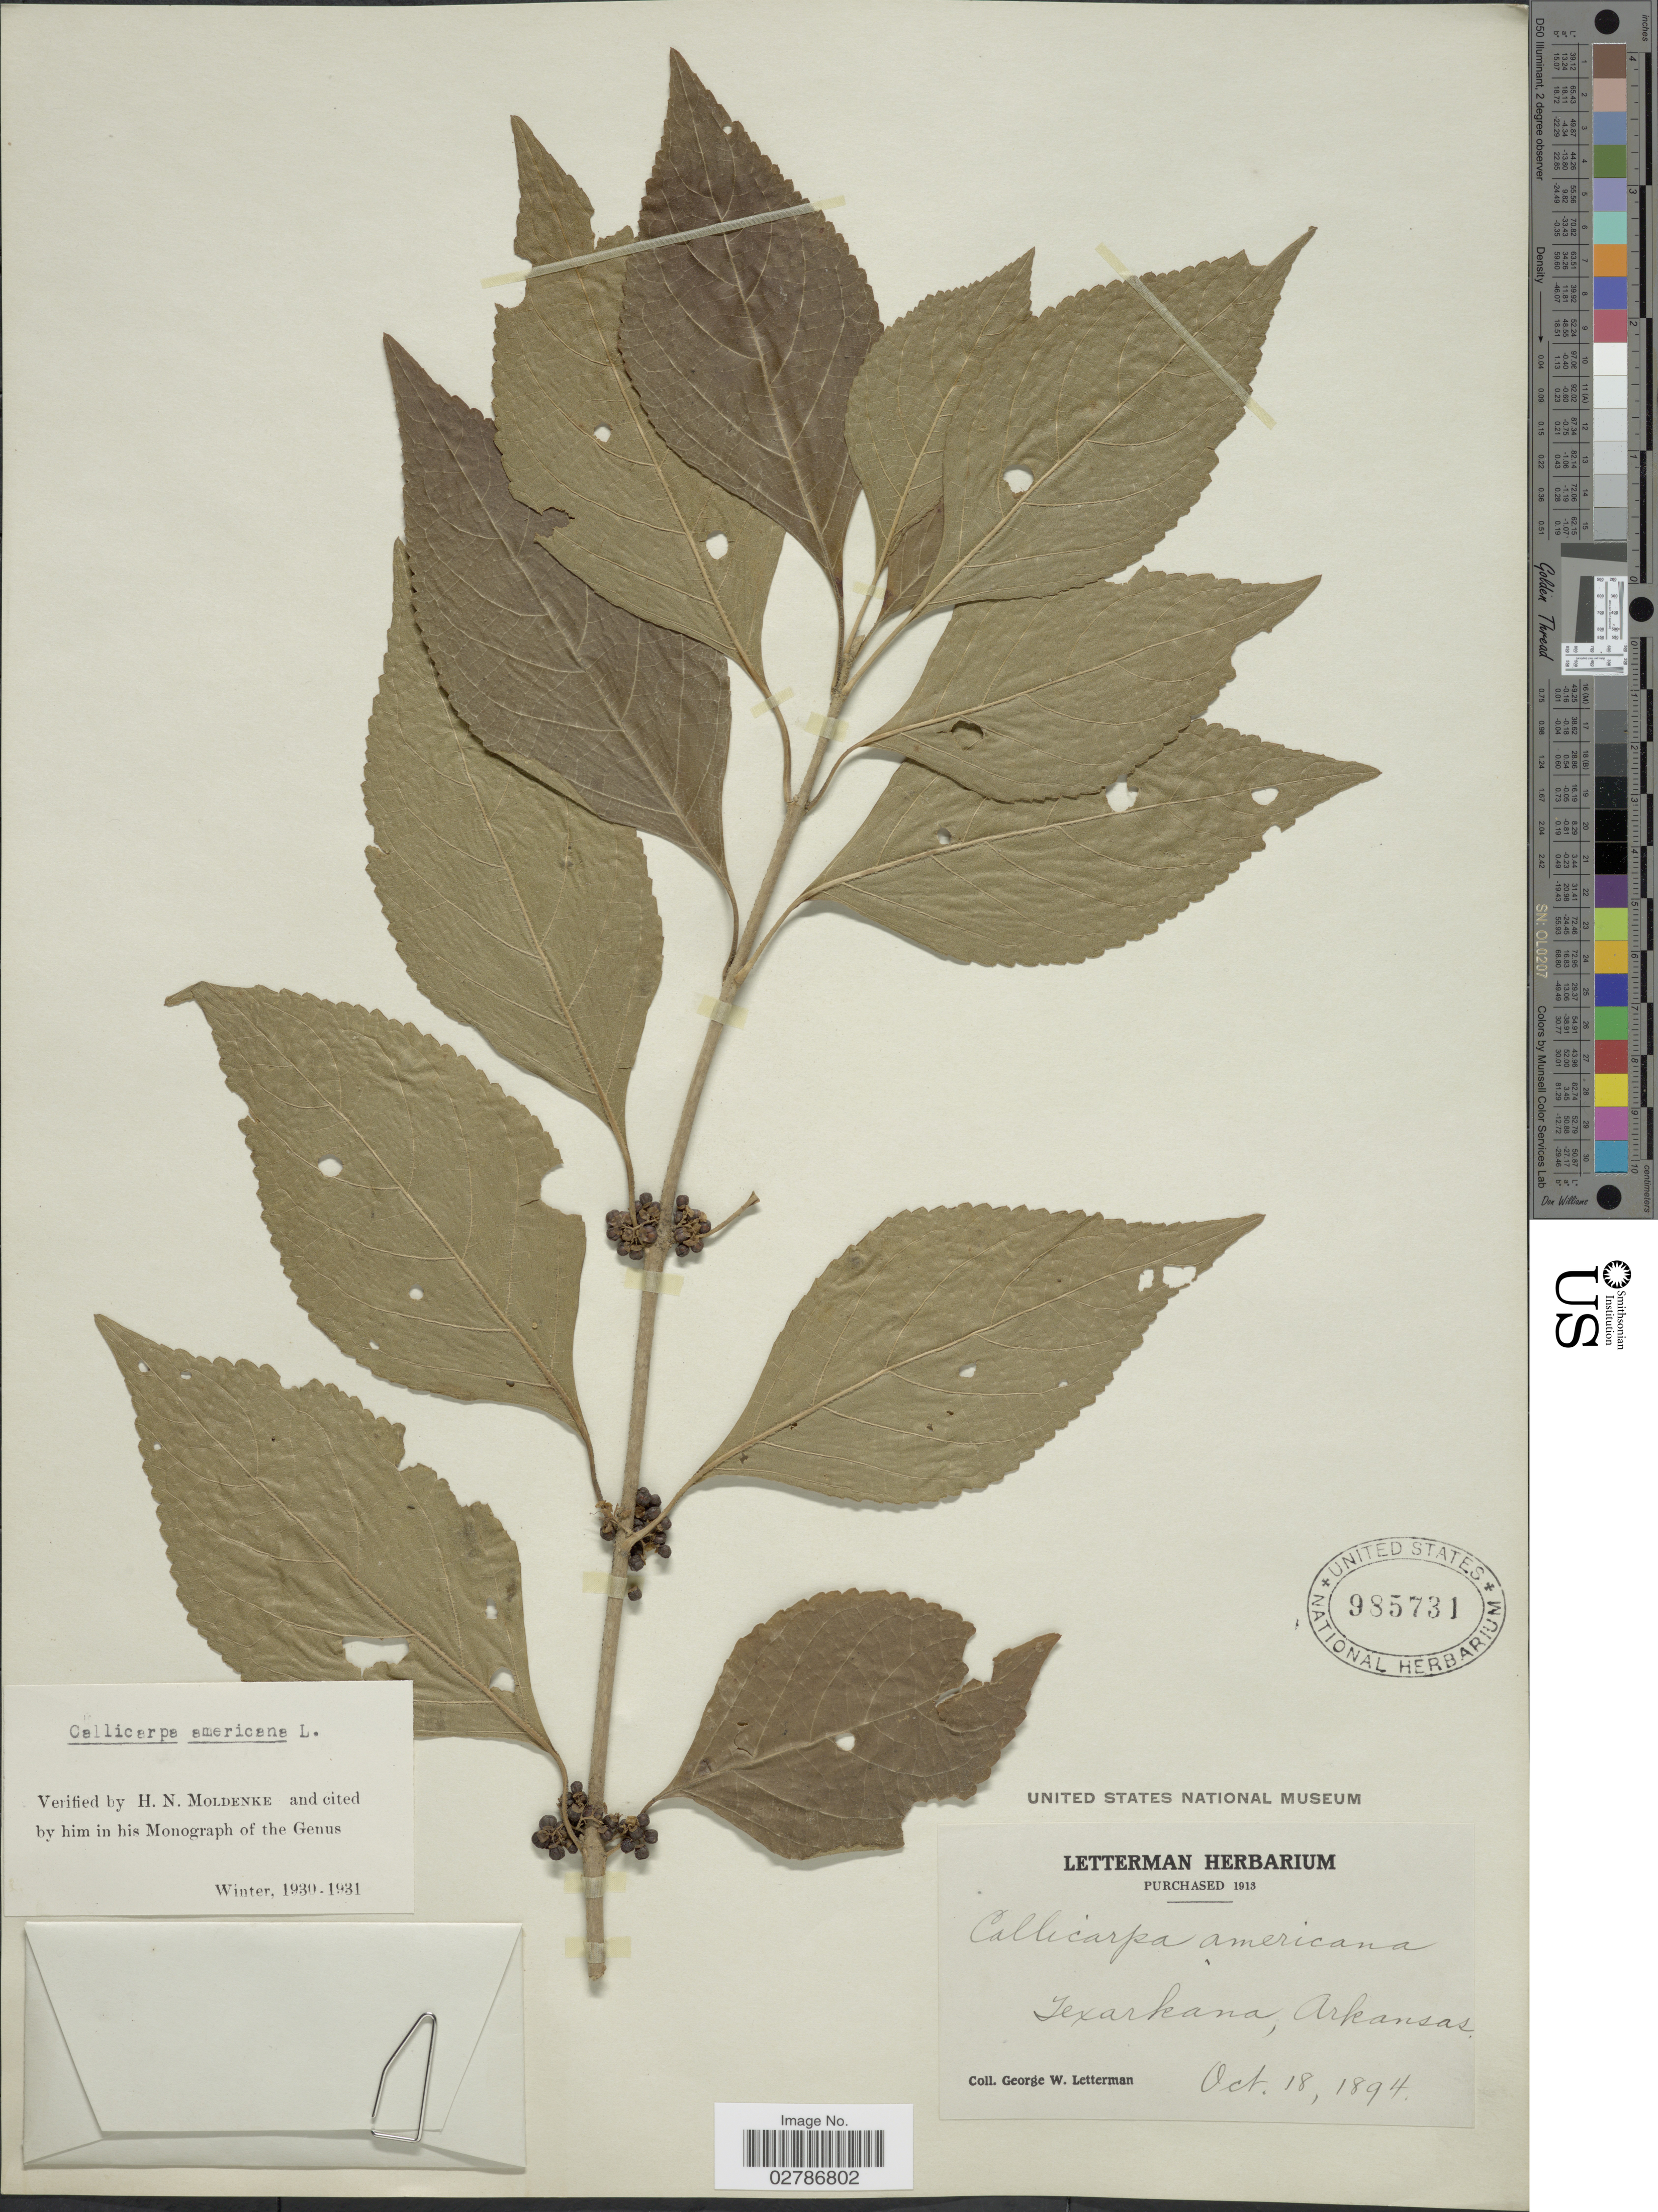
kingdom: Plantae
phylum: Tracheophyta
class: Magnoliopsida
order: Lamiales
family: Lamiaceae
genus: Callicarpa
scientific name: Callicarpa americana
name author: L.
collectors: G. W. Letterman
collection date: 1894-10-18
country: United States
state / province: Arkansas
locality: Texarkana.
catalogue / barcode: US 985731